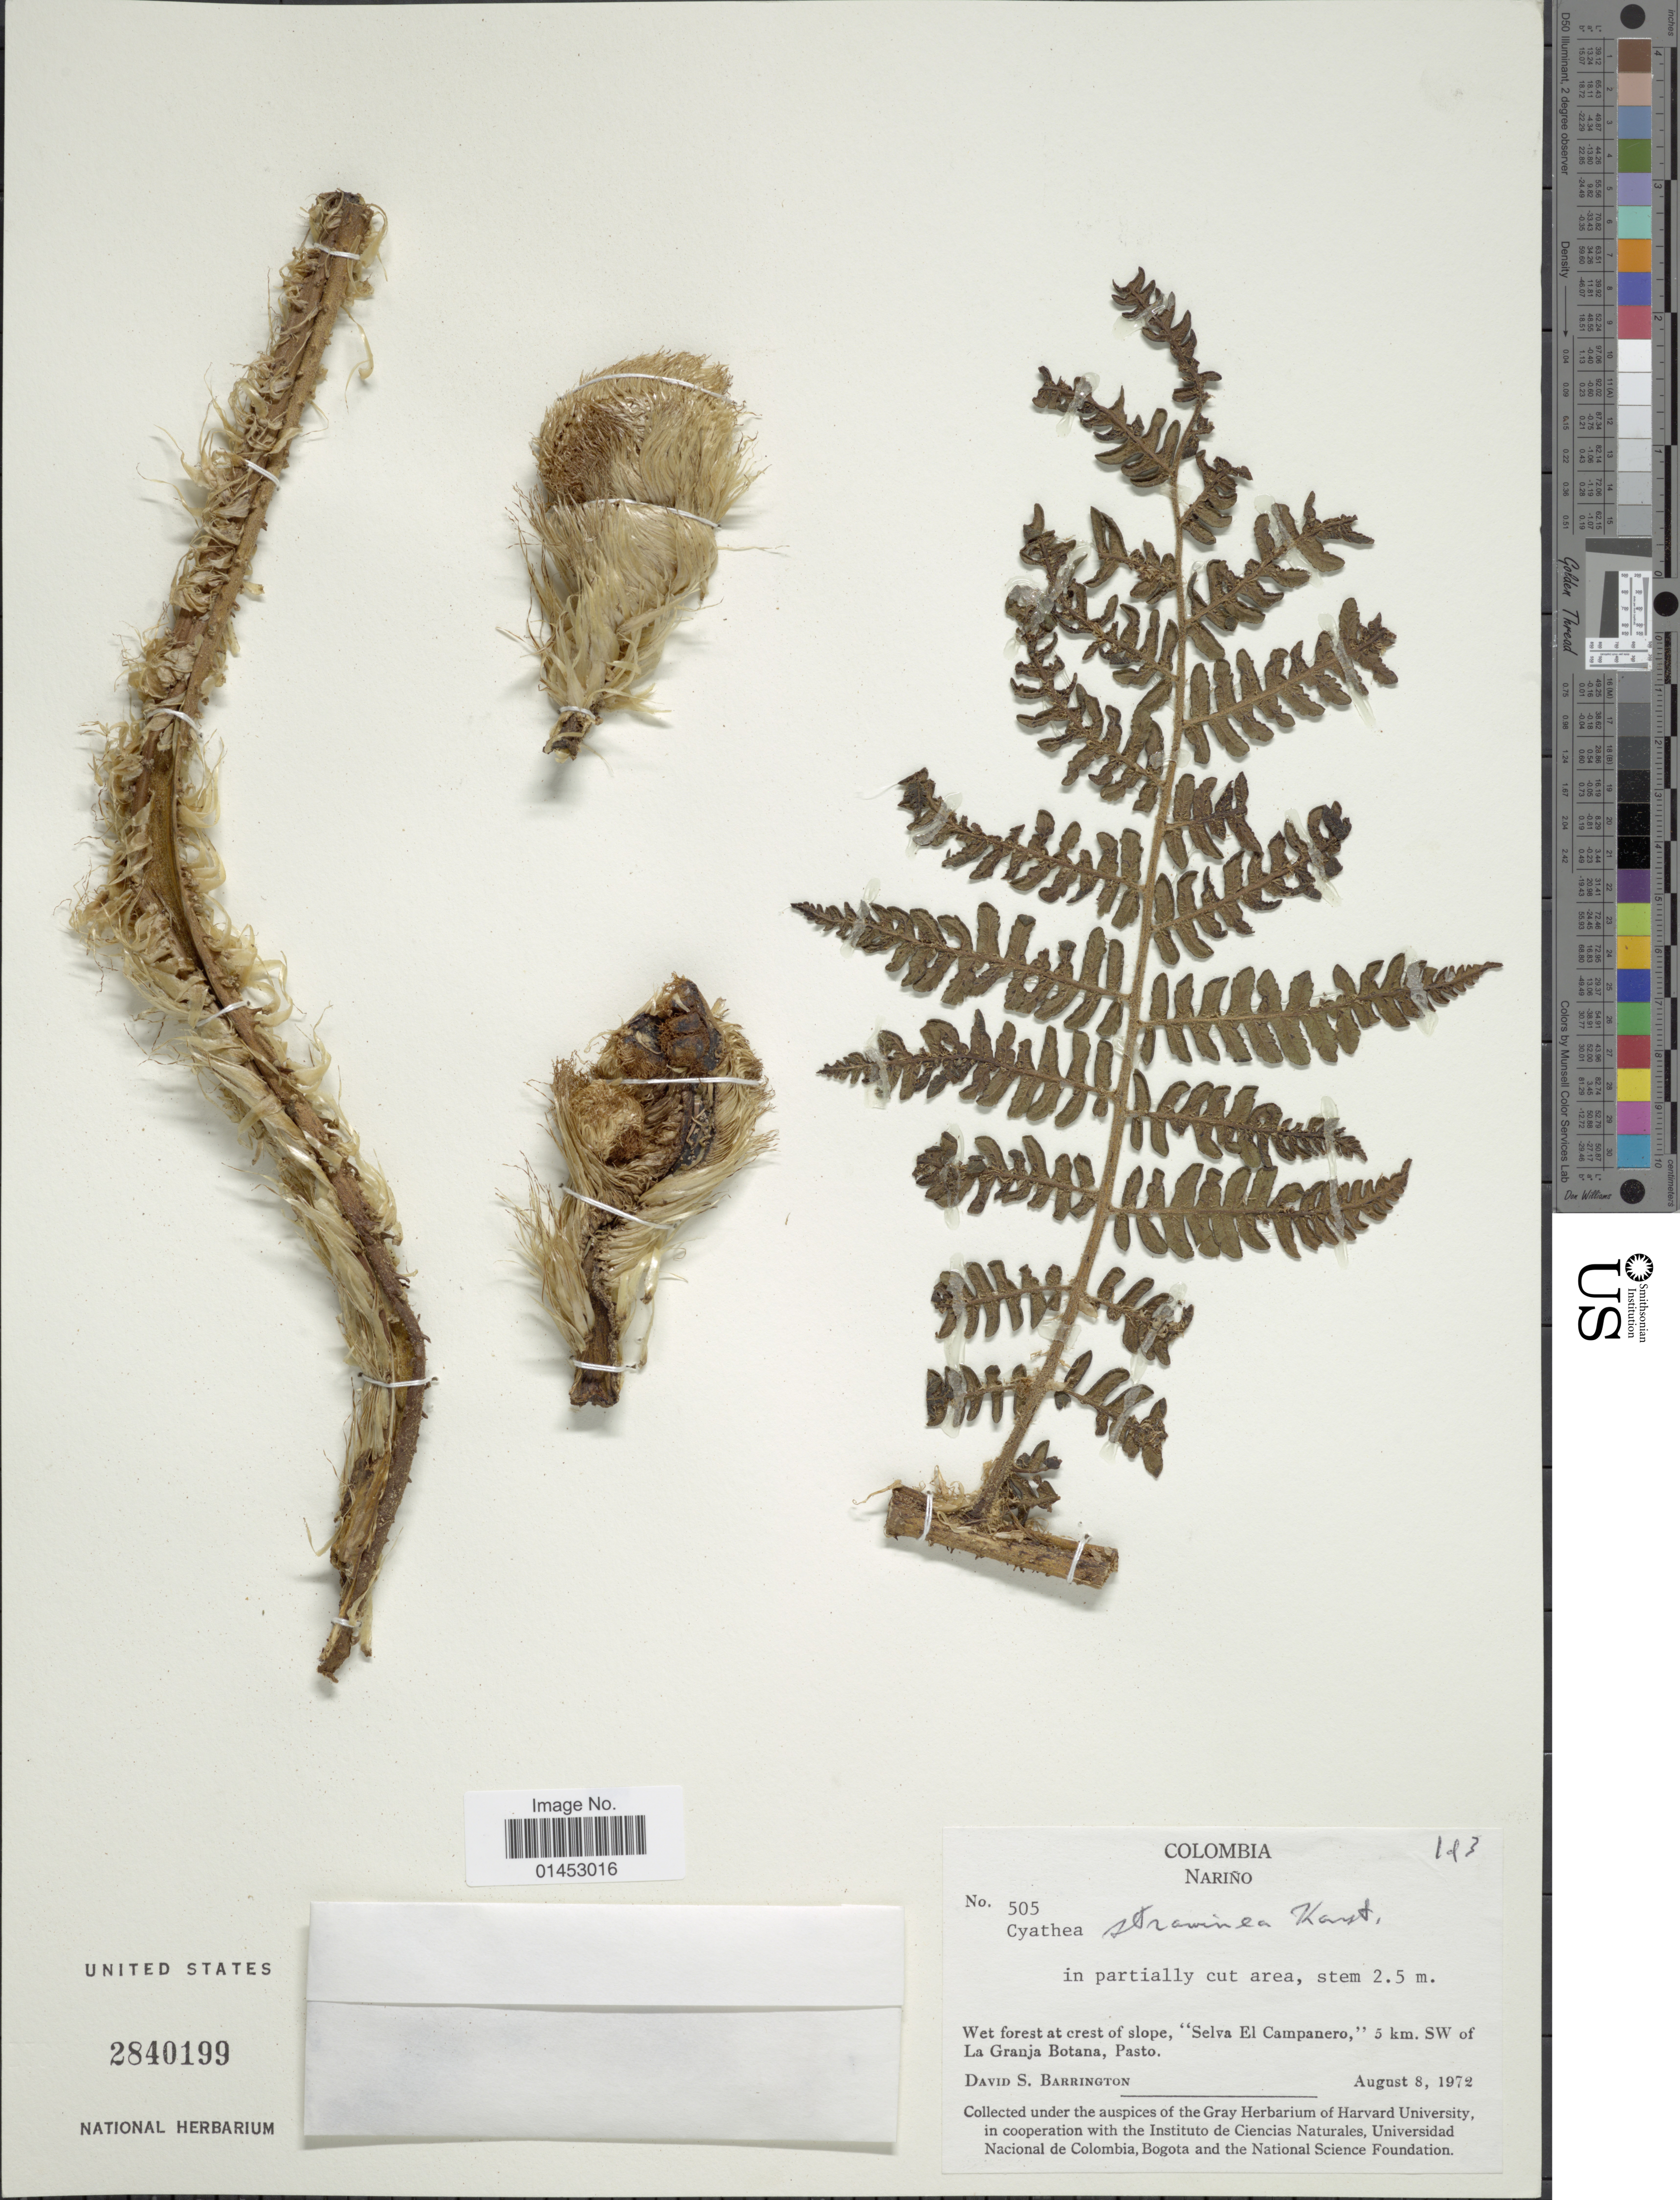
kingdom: Plantae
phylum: Tracheophyta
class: Polypodiopsida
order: Cyatheales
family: Cyatheaceae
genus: Cyathea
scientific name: Cyathea straminea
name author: H. Karst.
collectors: D. S. Barrington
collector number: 505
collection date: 1972-08-08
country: Colombia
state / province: Nariño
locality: Wet forest at crest of slope, 'Selva El Campanero,' 5 km SW of La Granja Botana, Pasto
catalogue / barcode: US 2840199